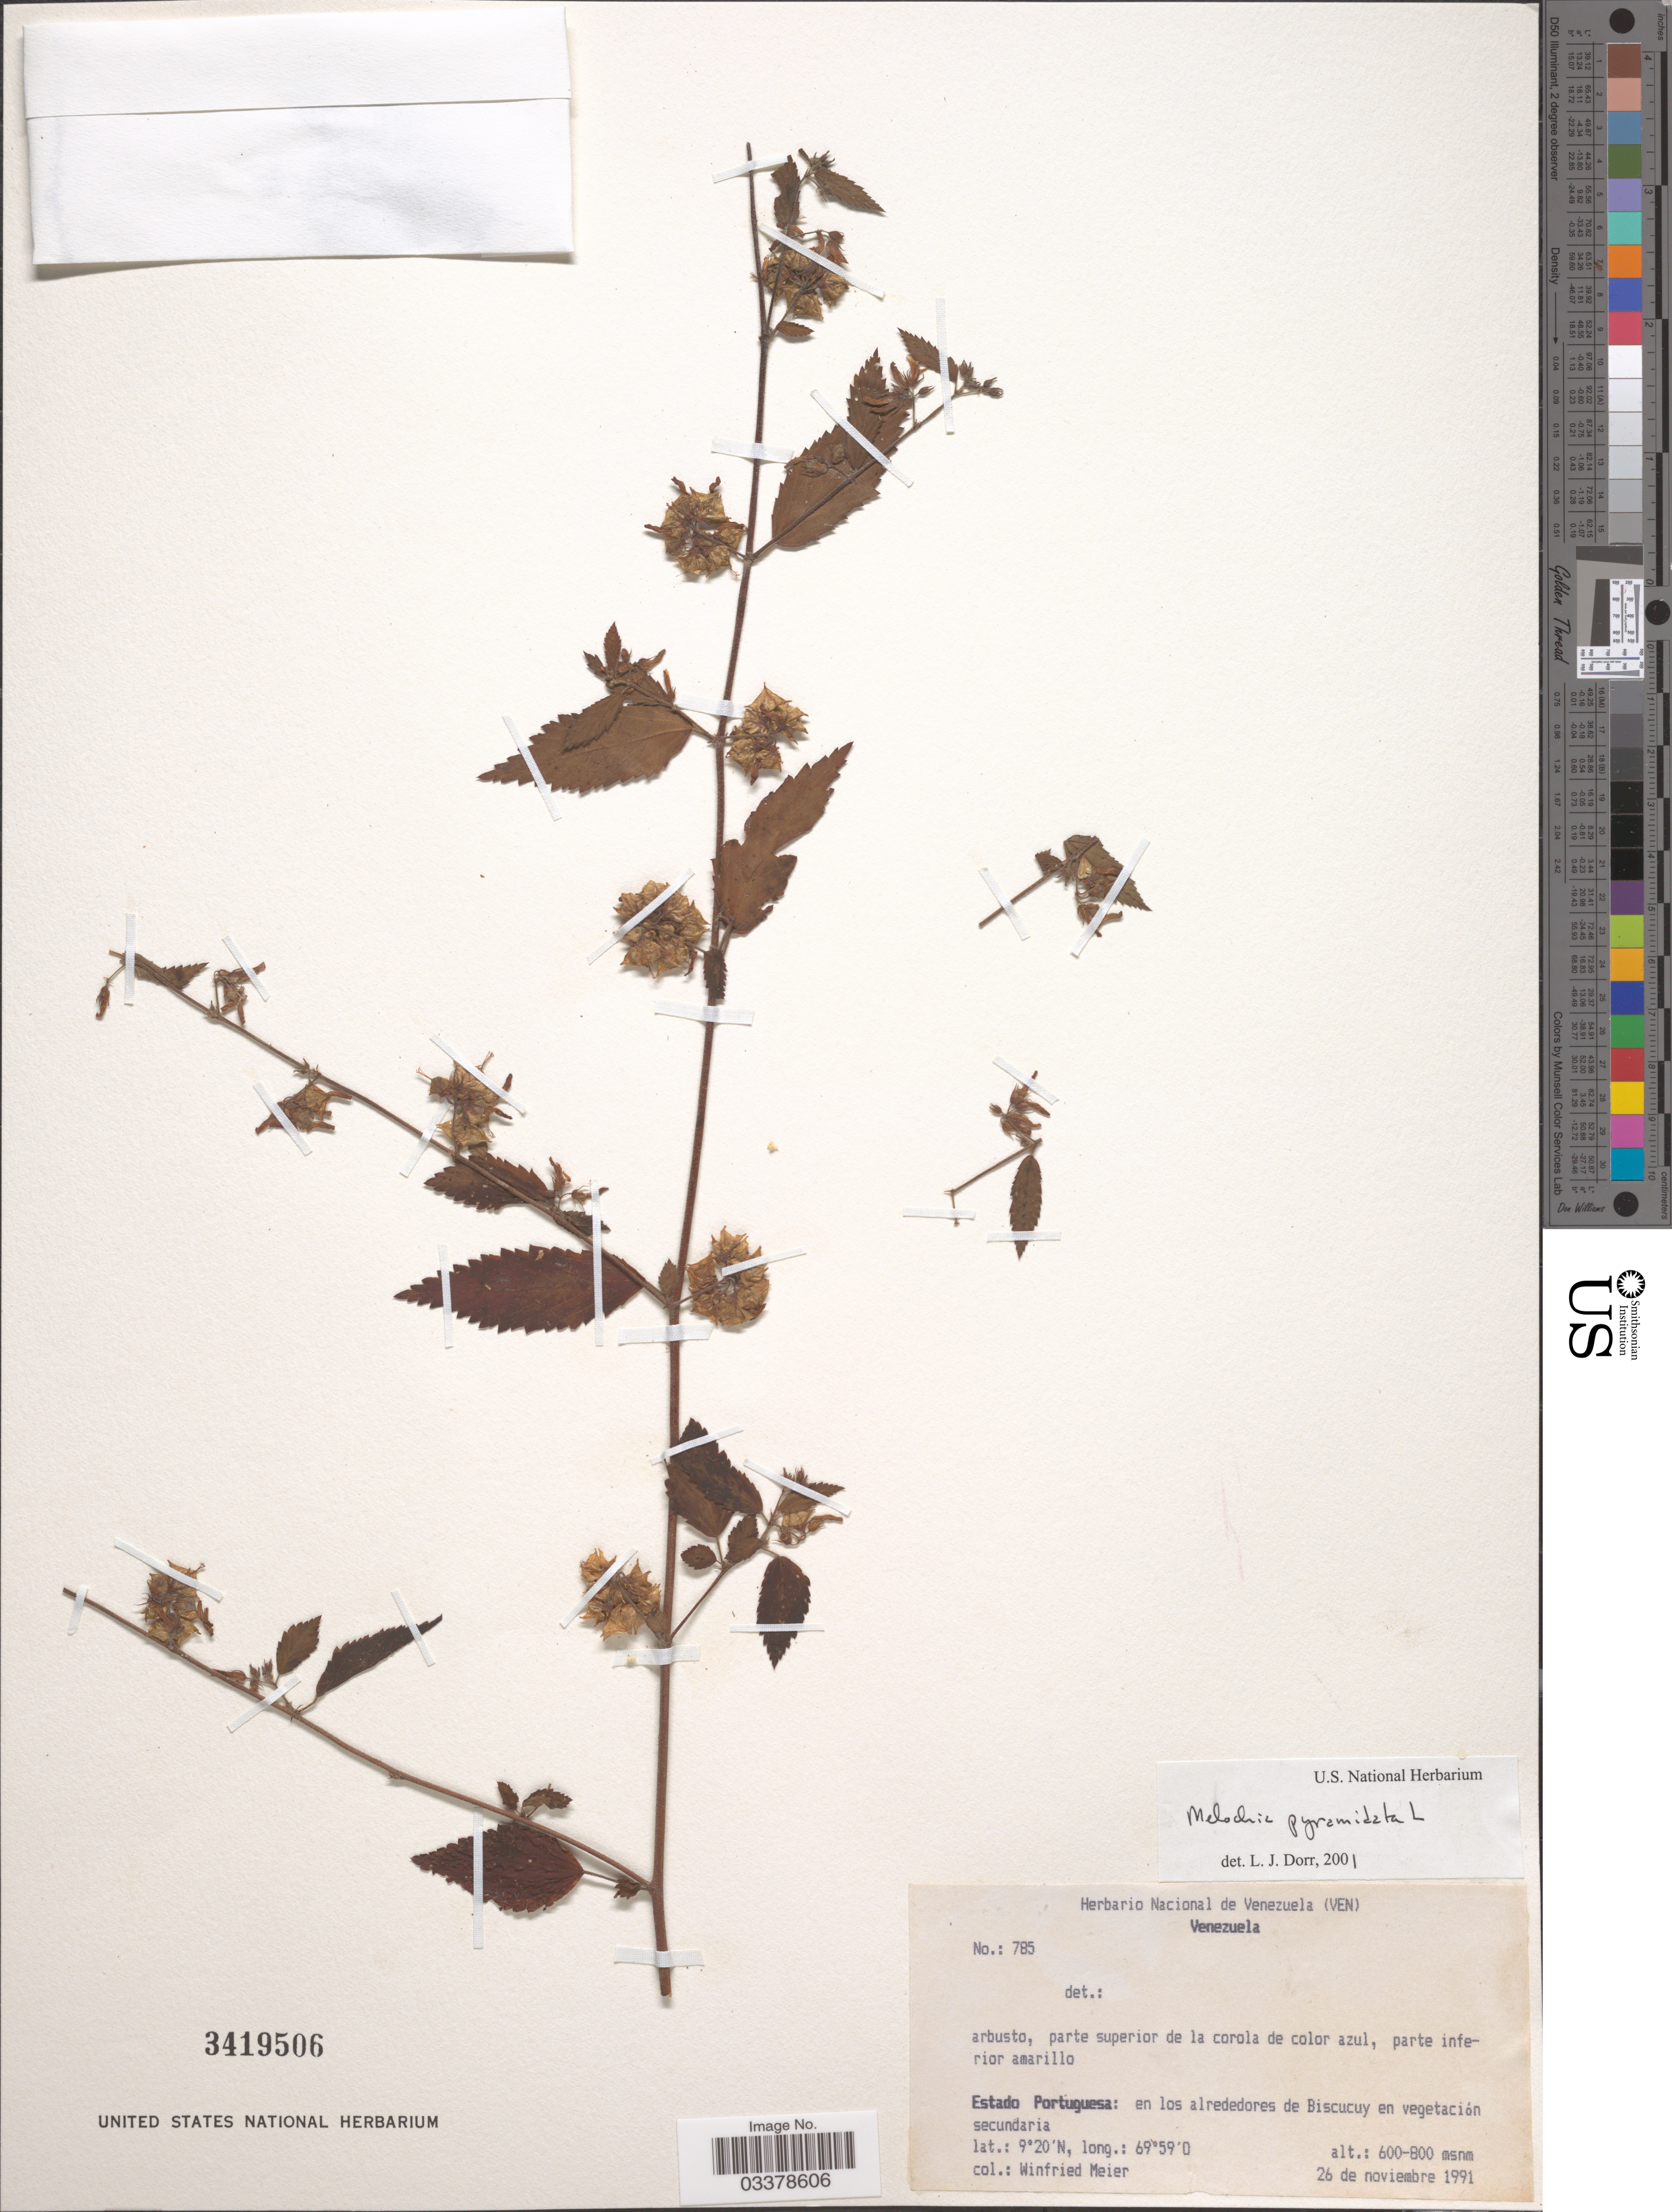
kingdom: Plantae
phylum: Tracheophyta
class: Magnoliopsida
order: Malvales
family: Malvaceae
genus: Melochia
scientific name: Melochia pyramidata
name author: L.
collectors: W. Meier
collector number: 785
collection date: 1991-11-26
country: Venezuela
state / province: Portuguesa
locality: En los alrededores de Biscucuy en vegetación secundaria.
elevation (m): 600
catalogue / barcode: US 3419506